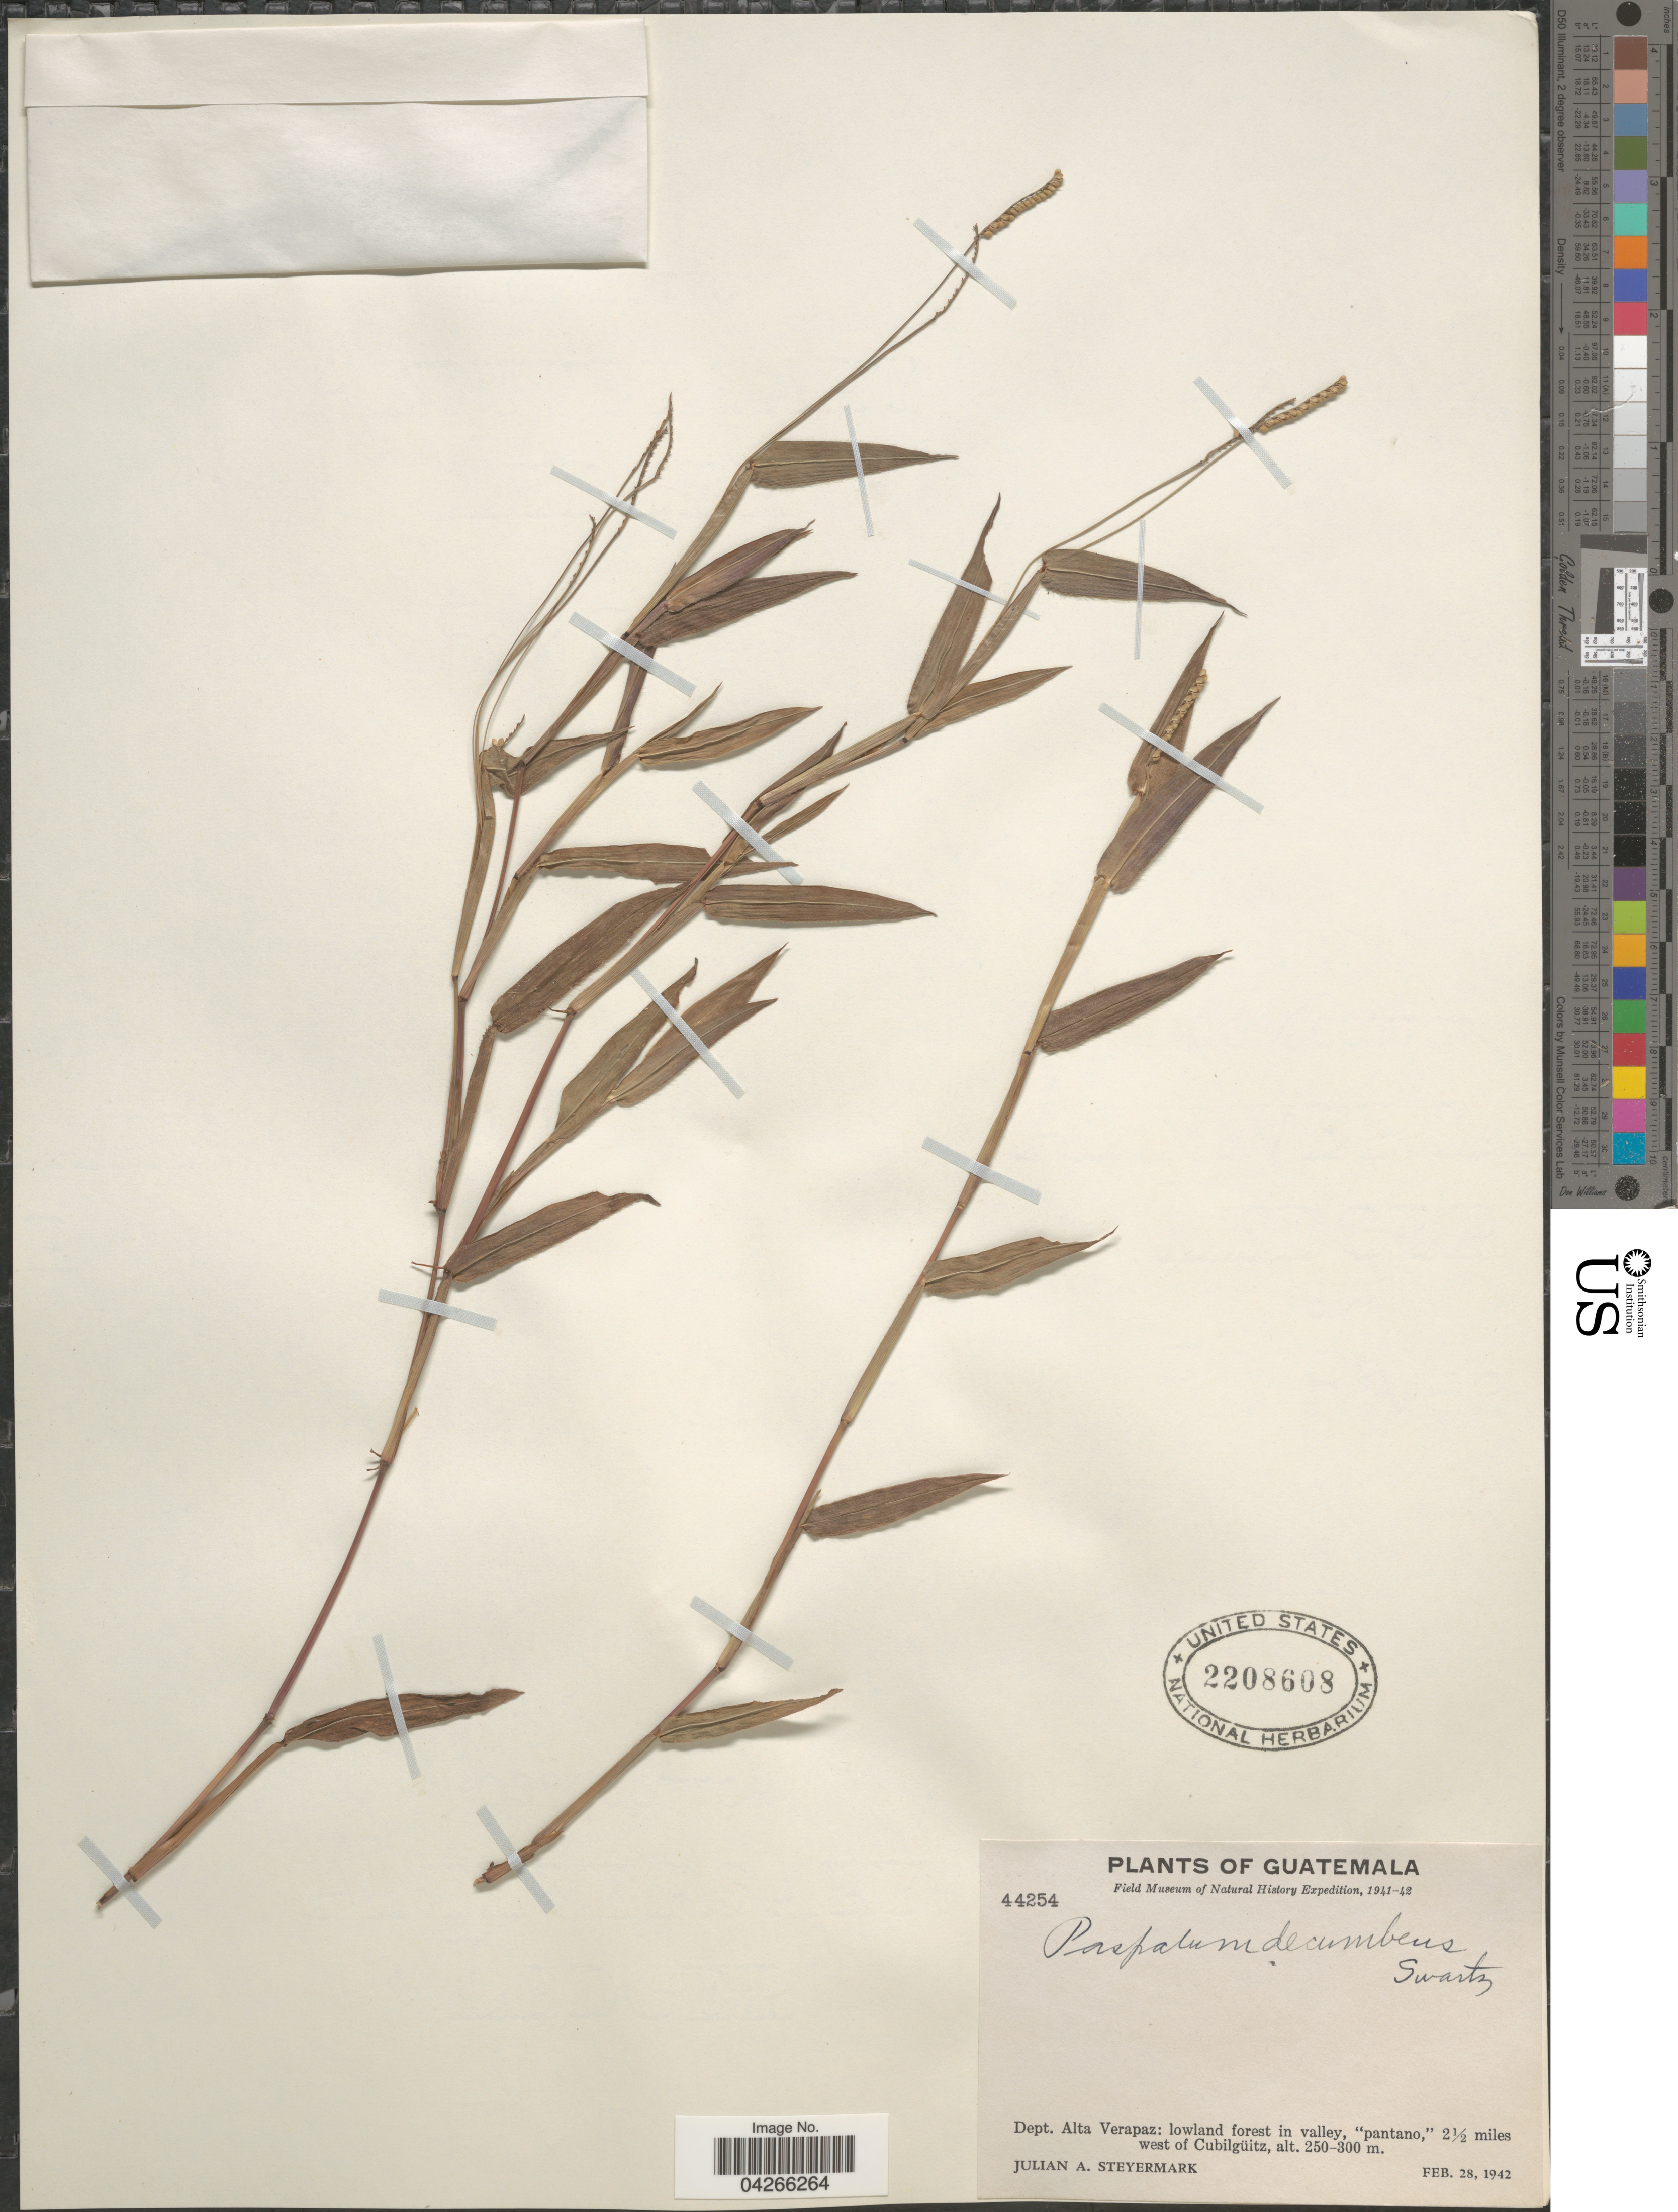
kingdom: Plantae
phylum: Tracheophyta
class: Liliopsida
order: Poales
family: Poaceae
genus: Paspalum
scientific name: Paspalum decumbens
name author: Sw.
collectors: J. Steyermark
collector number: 44254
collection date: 1942-02-28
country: Guatemala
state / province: Alta Verapaz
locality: Field Museum of Natural History Expedition, 1941-42. Dept. Alta Verapaz: lowland forest in valley, "pantano", 2½ miles west of Cubilgüitz.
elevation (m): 250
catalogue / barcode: US 2208608